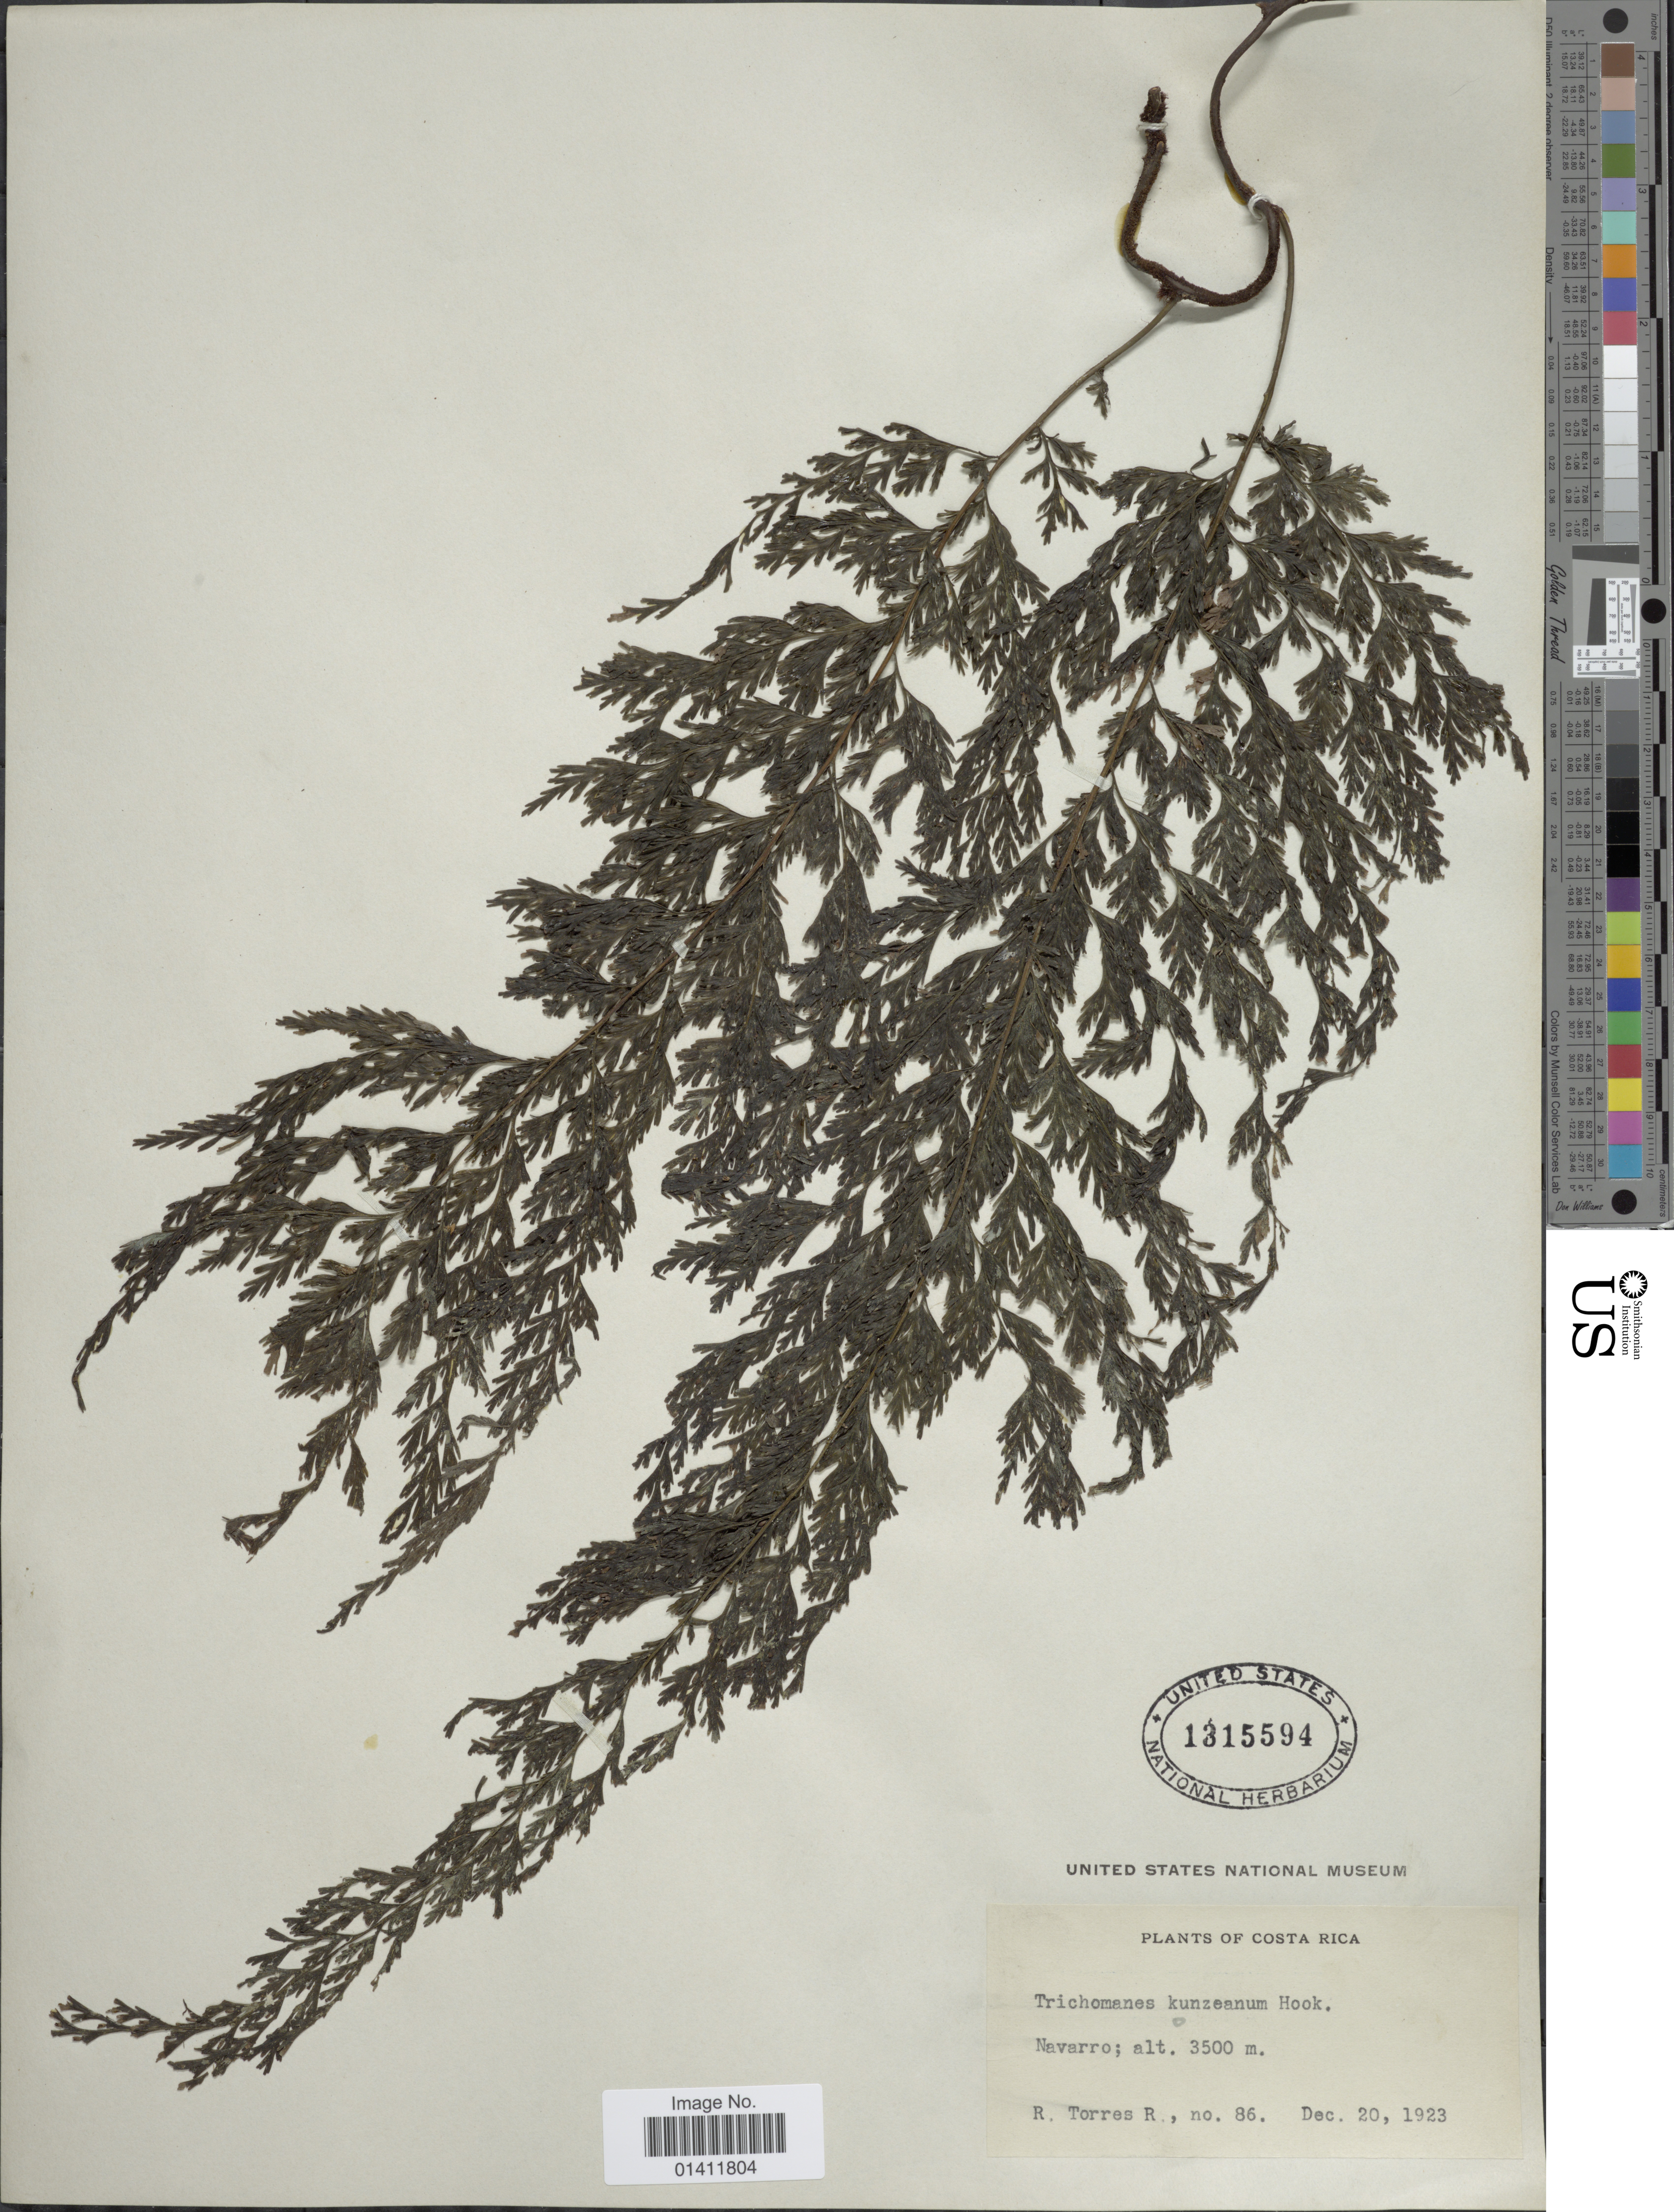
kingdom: Plantae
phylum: Tracheophyta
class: Polypodiopsida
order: Hymenophyllales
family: Hymenophyllaceae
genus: Vandenboschia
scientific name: Vandenboschia radicans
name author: (Sw.) Copel.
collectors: R. Torres R.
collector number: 86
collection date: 1923-12-20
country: Costa Rica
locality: Navarro.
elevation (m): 3500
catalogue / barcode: US 1315594